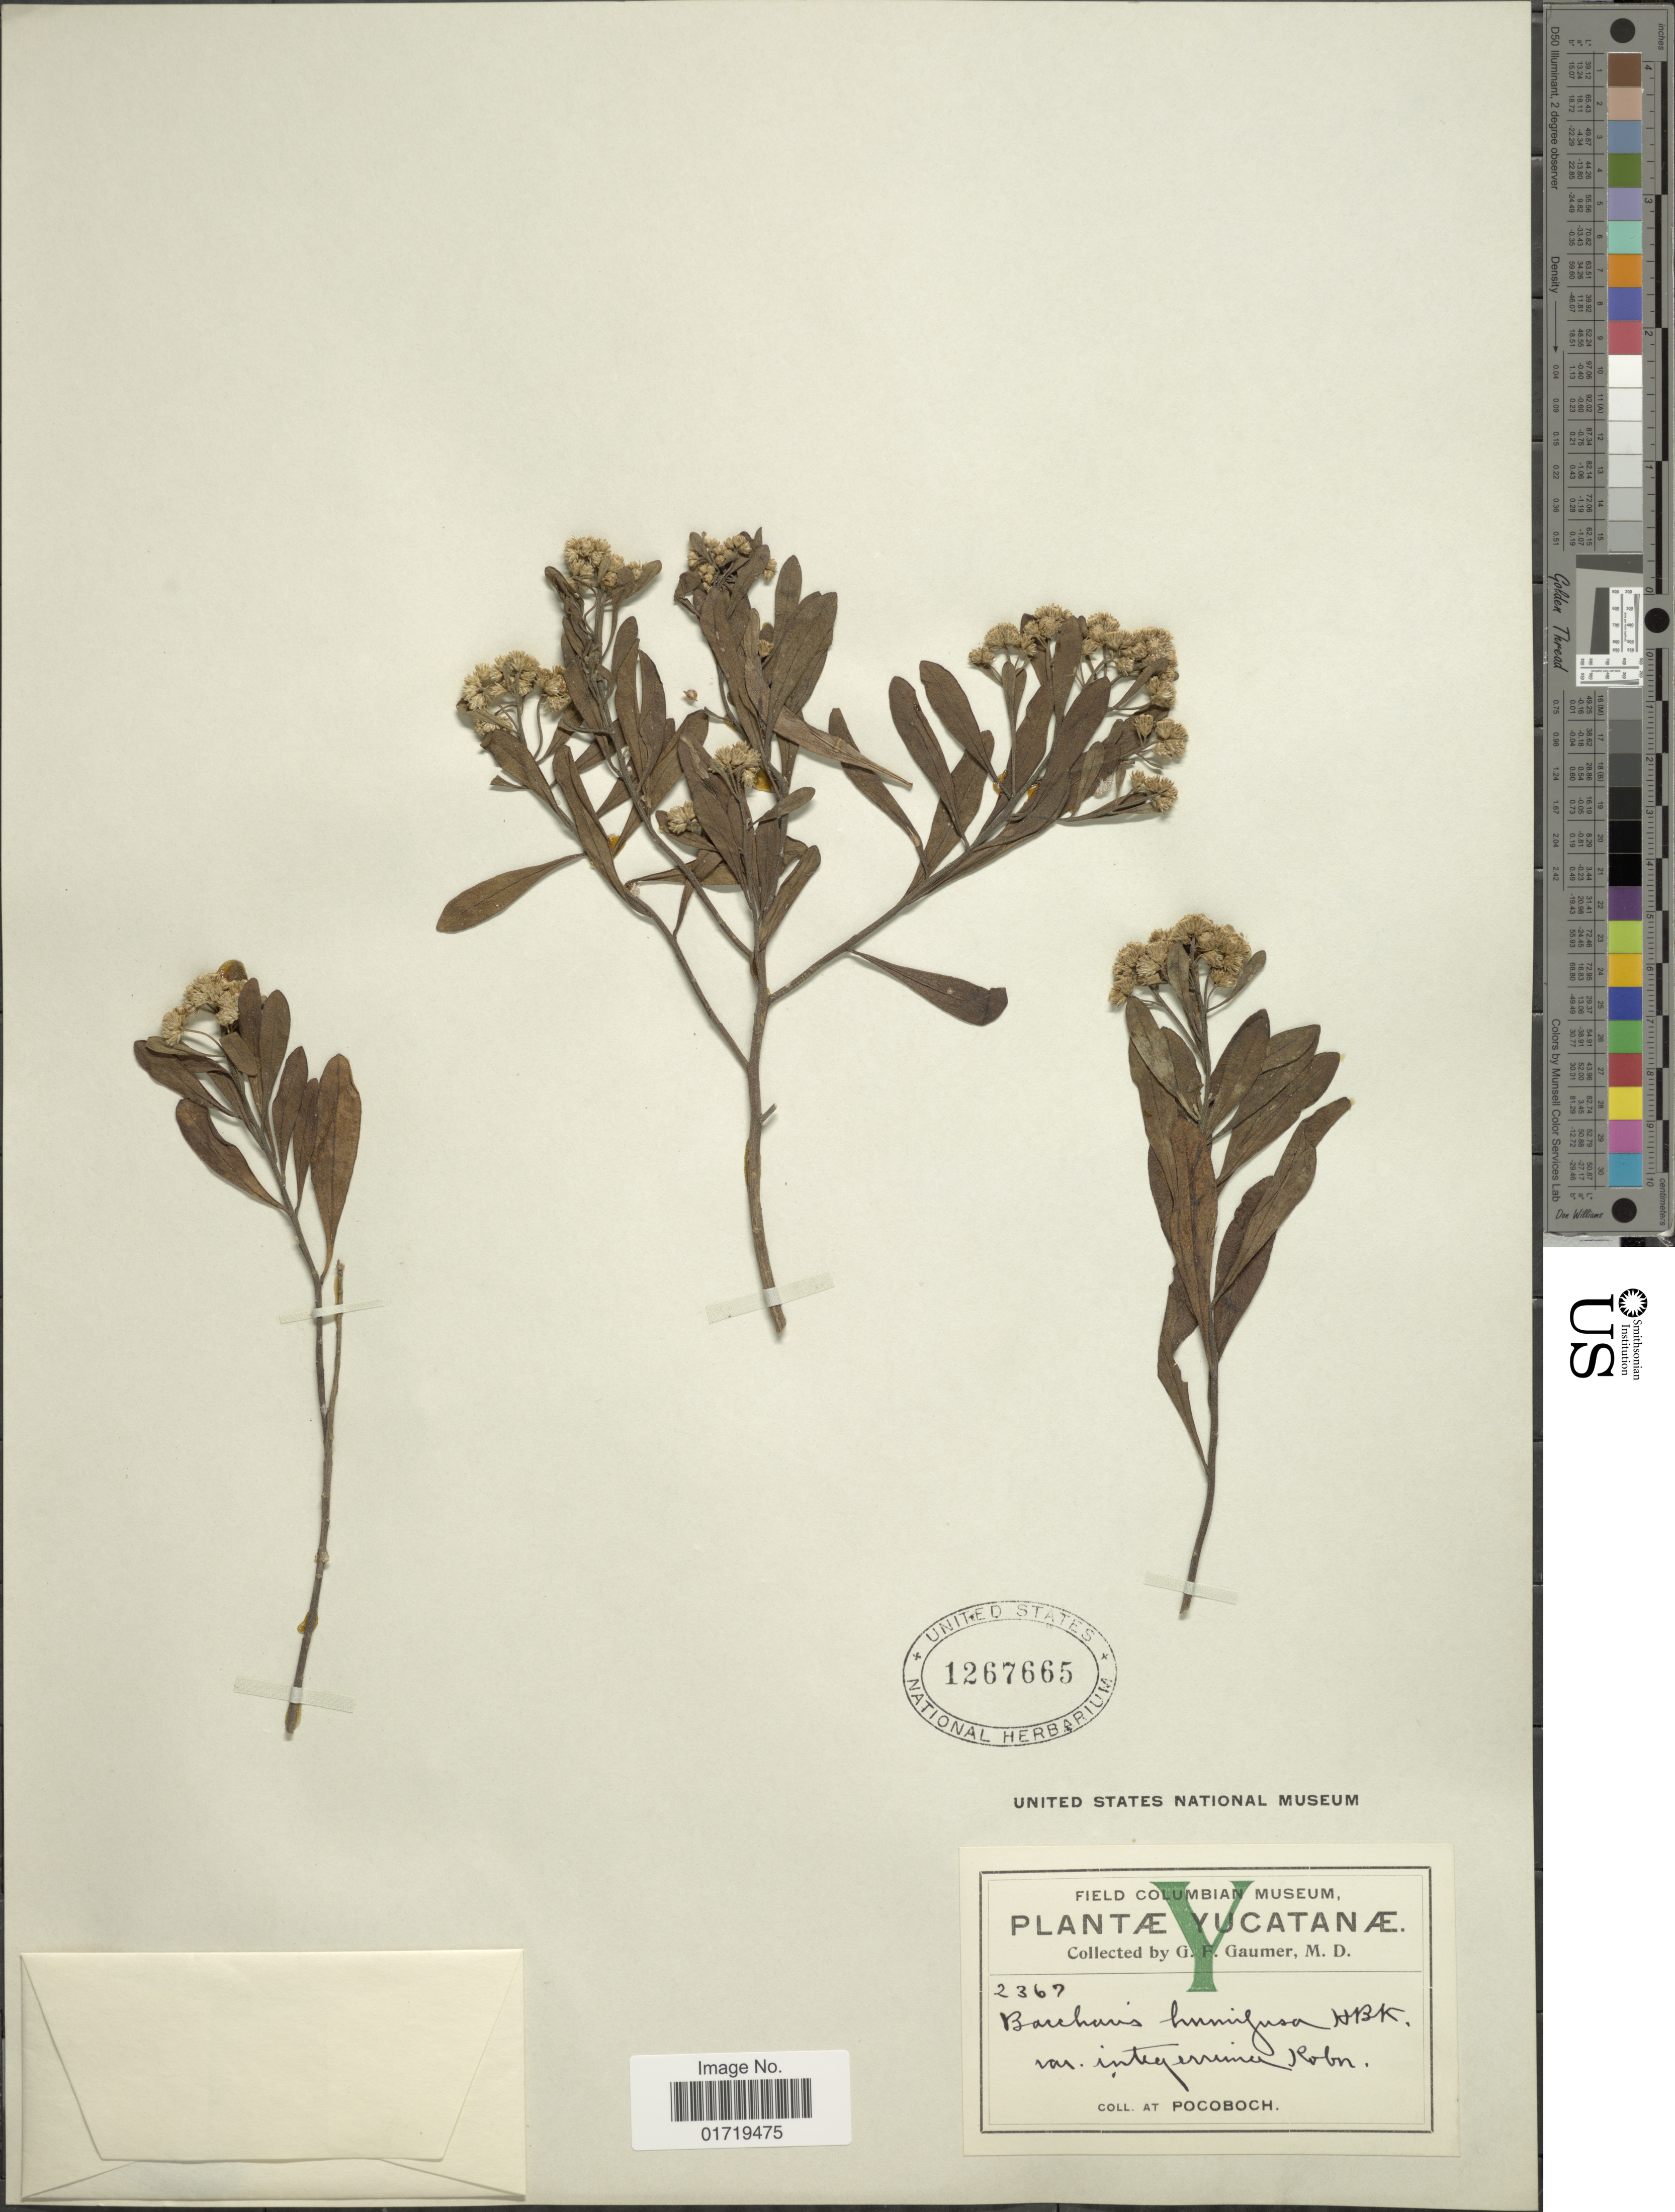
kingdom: Plantae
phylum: Tracheophyta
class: Magnoliopsida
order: Asterales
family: Asteraceae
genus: Baccharis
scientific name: Baccharis dioica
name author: Vahl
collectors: G. F. Gaumer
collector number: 2367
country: Mexico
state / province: Yucatán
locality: At Pocoboch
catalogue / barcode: US 1267665